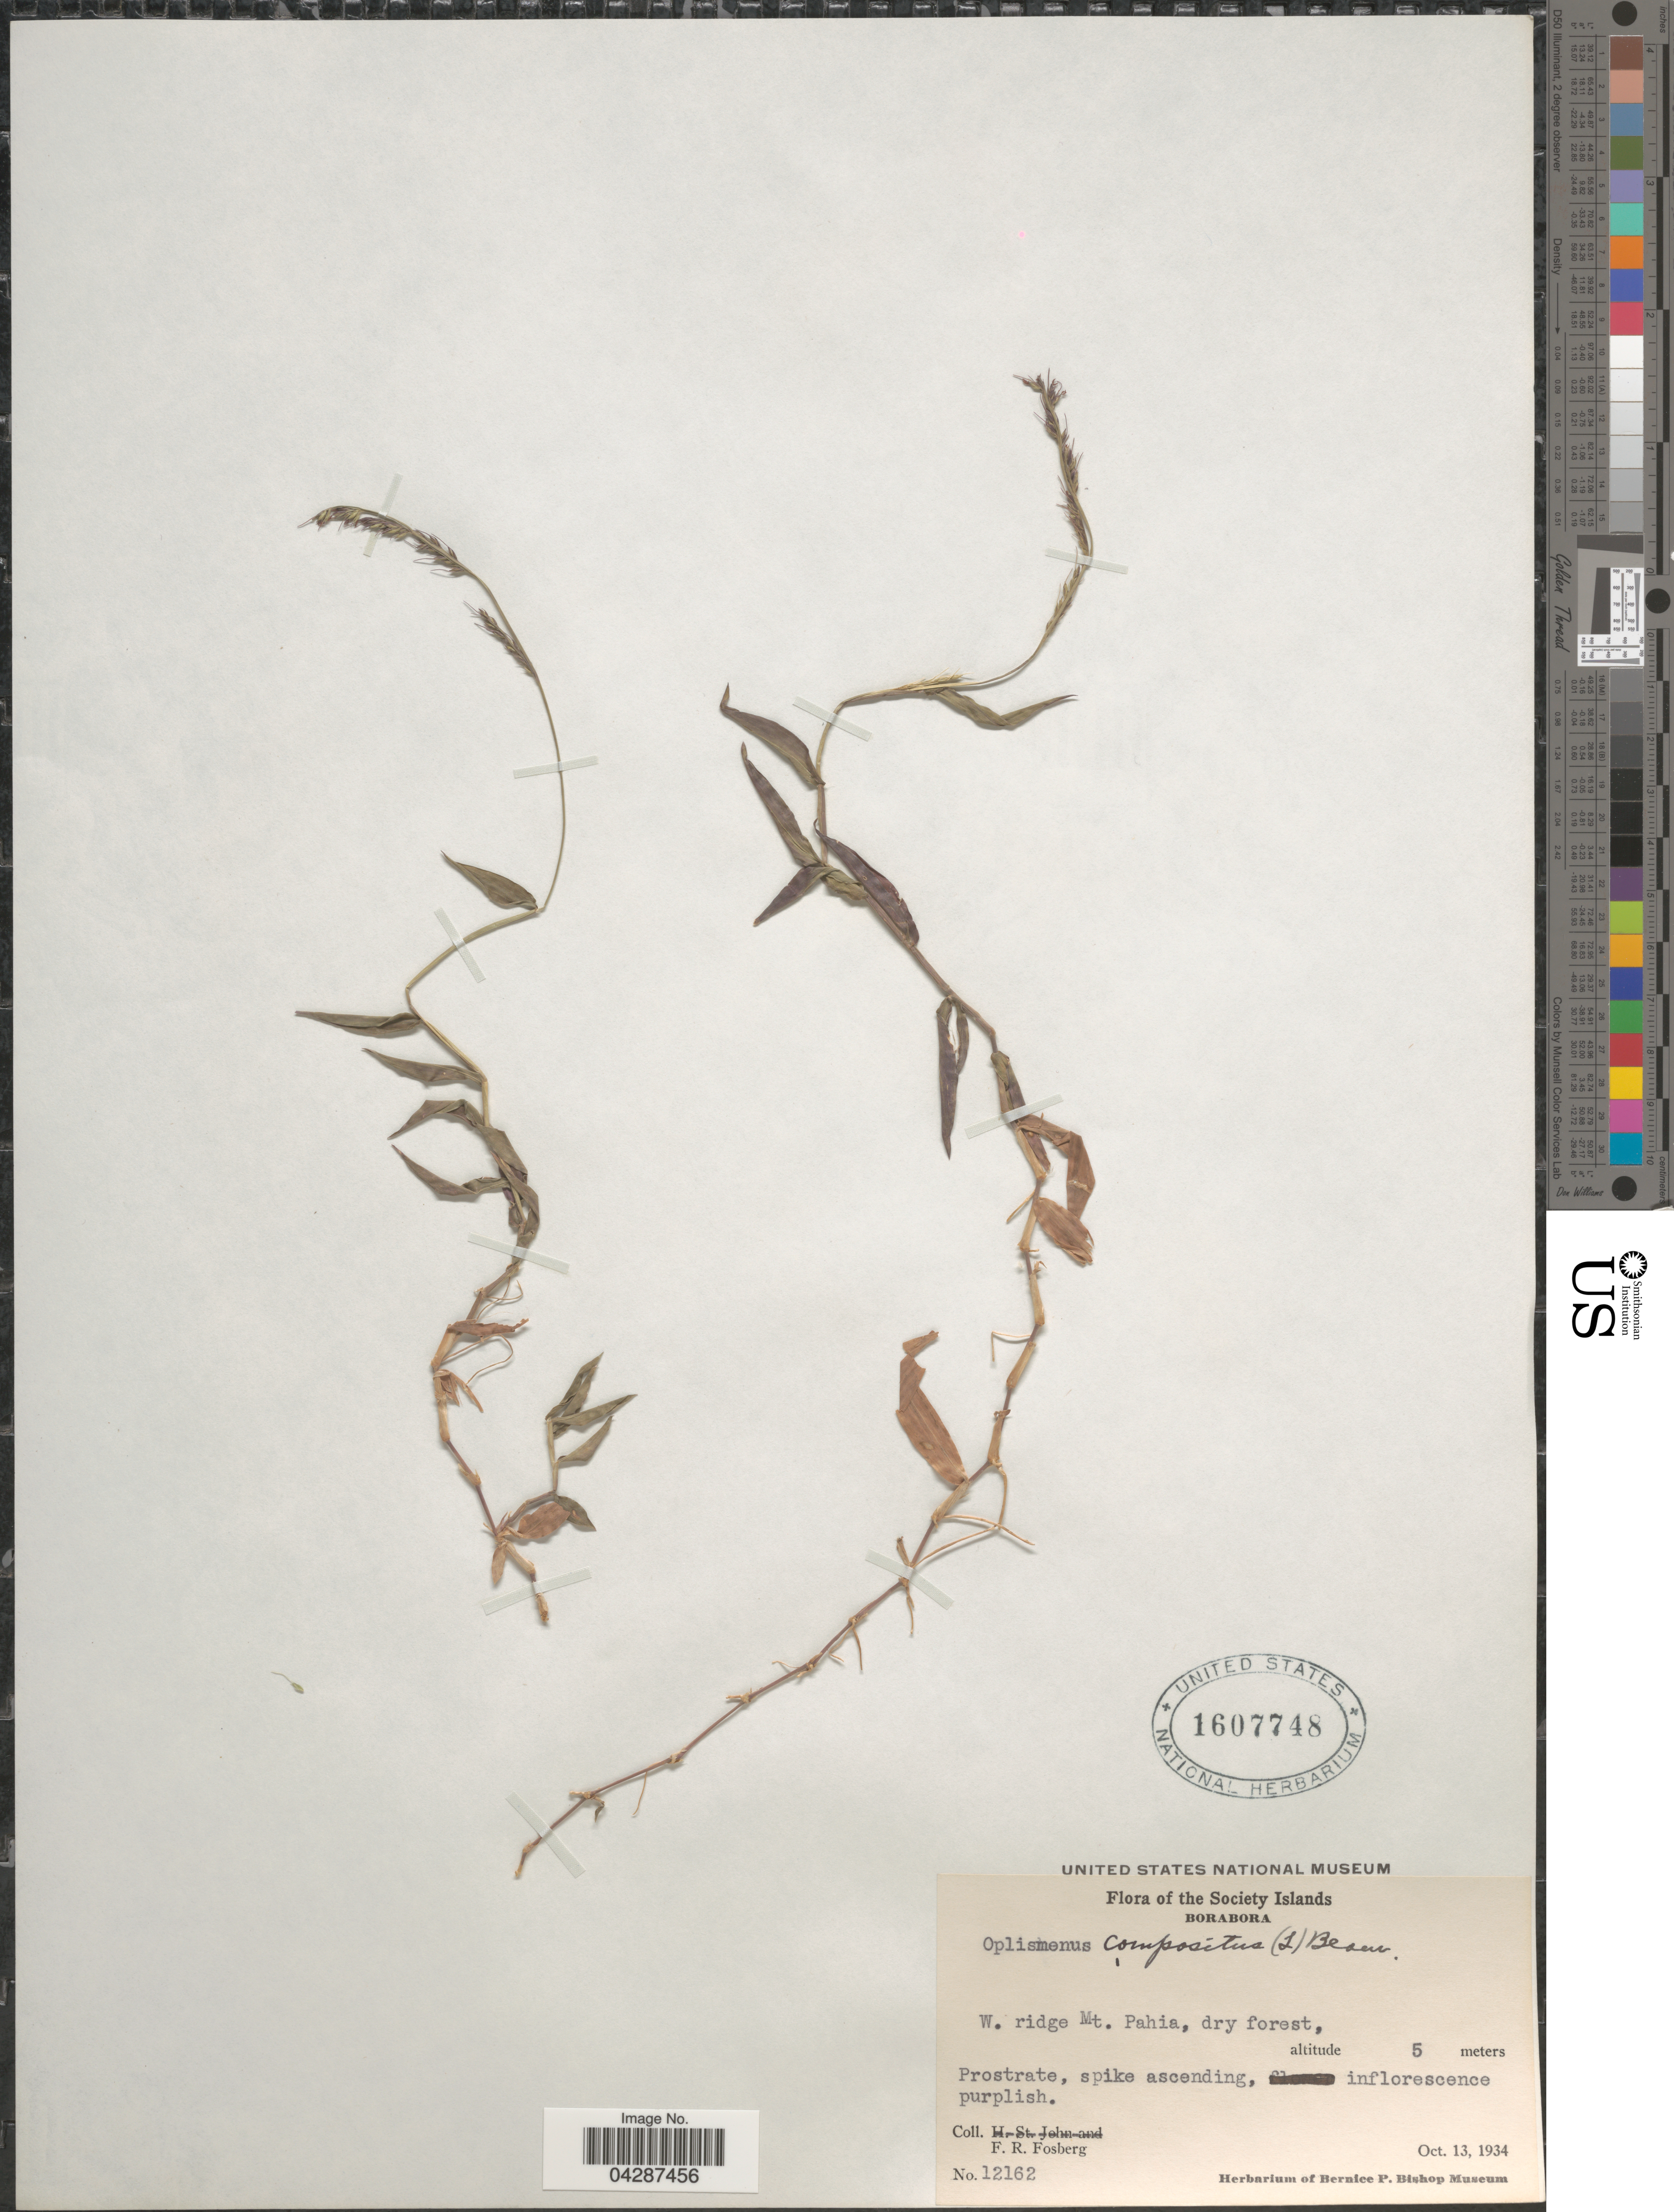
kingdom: Plantae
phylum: Tracheophyta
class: Liliopsida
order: Poales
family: Poaceae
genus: Oplismenus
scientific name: Oplismenus compositus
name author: (L.) P. Beauv.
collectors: F. R. Fosberg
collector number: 12162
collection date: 1934-10-13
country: French Polynesia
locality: The Society Islands. Borabora. W. ridge Mt. Pahia, dry forest.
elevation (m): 5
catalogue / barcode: US 1607748